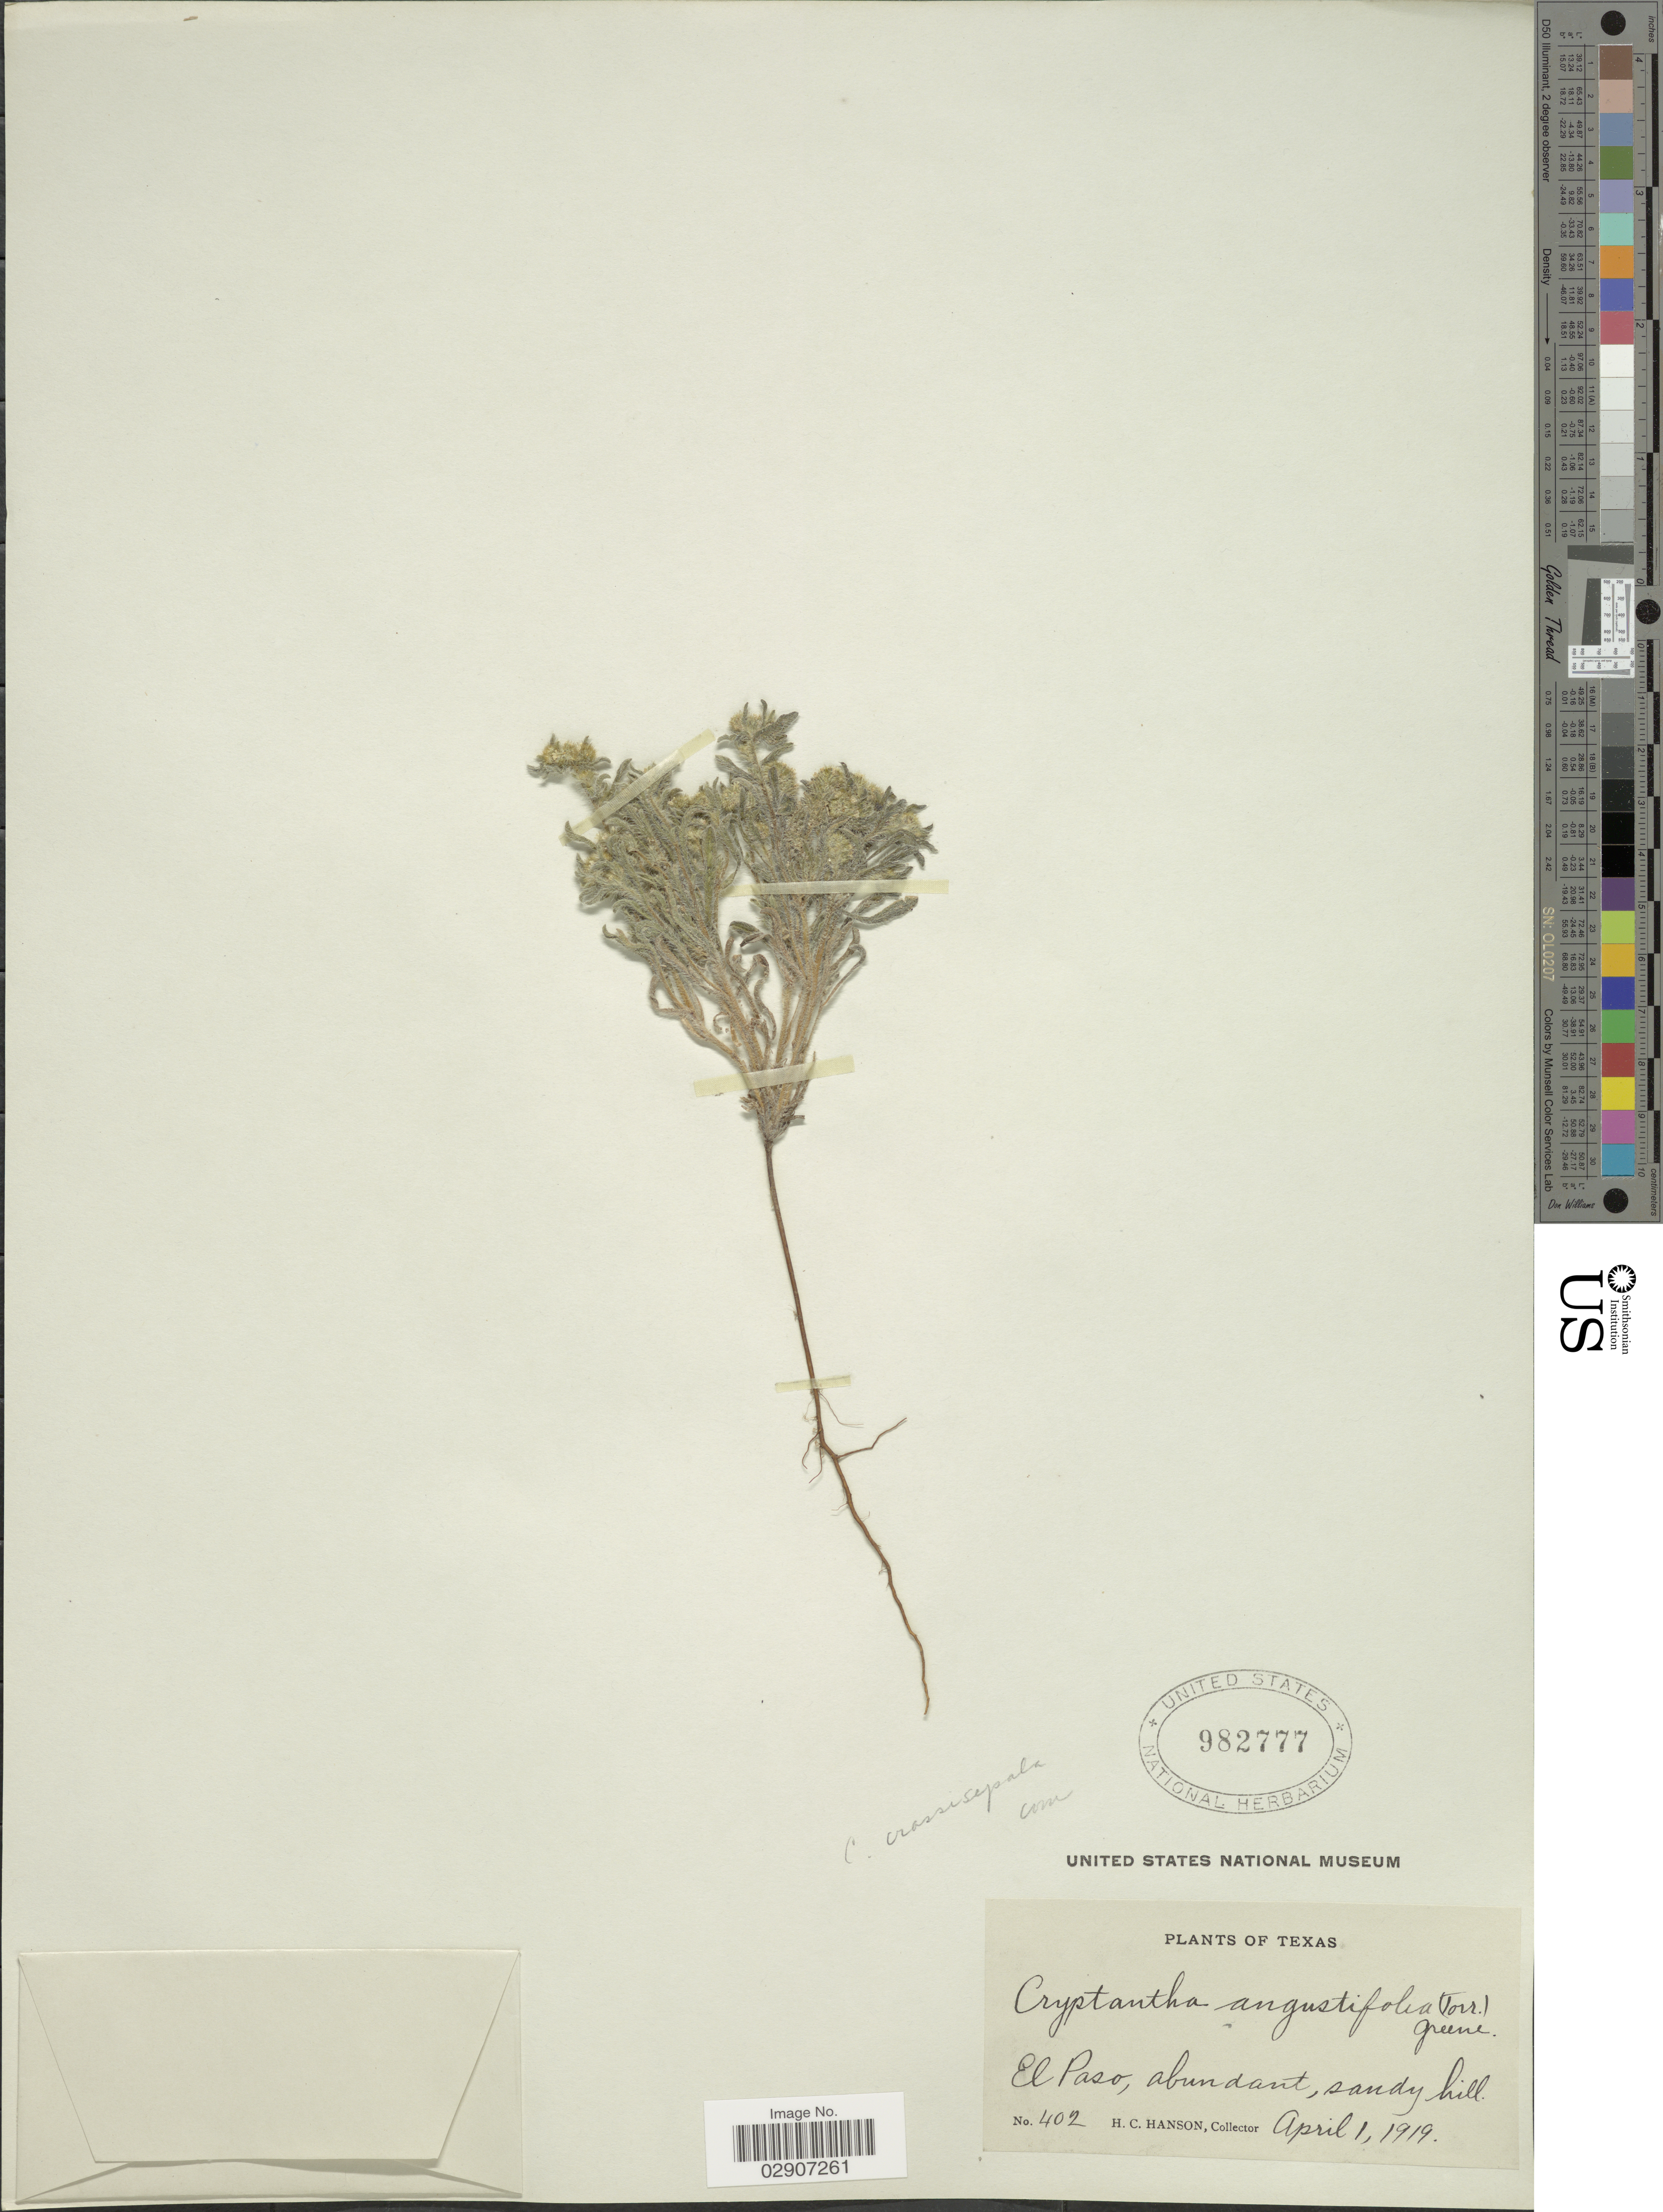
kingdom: Plantae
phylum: Tracheophyta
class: Magnoliopsida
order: Boraginales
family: Boraginaceae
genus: Cryptantha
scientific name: Cryptantha crassisepala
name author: (Torr. & A. Gray) Greene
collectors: H. Hanson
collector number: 402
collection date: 1919-04-01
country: United States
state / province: Texas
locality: El Paso.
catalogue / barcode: US 982777